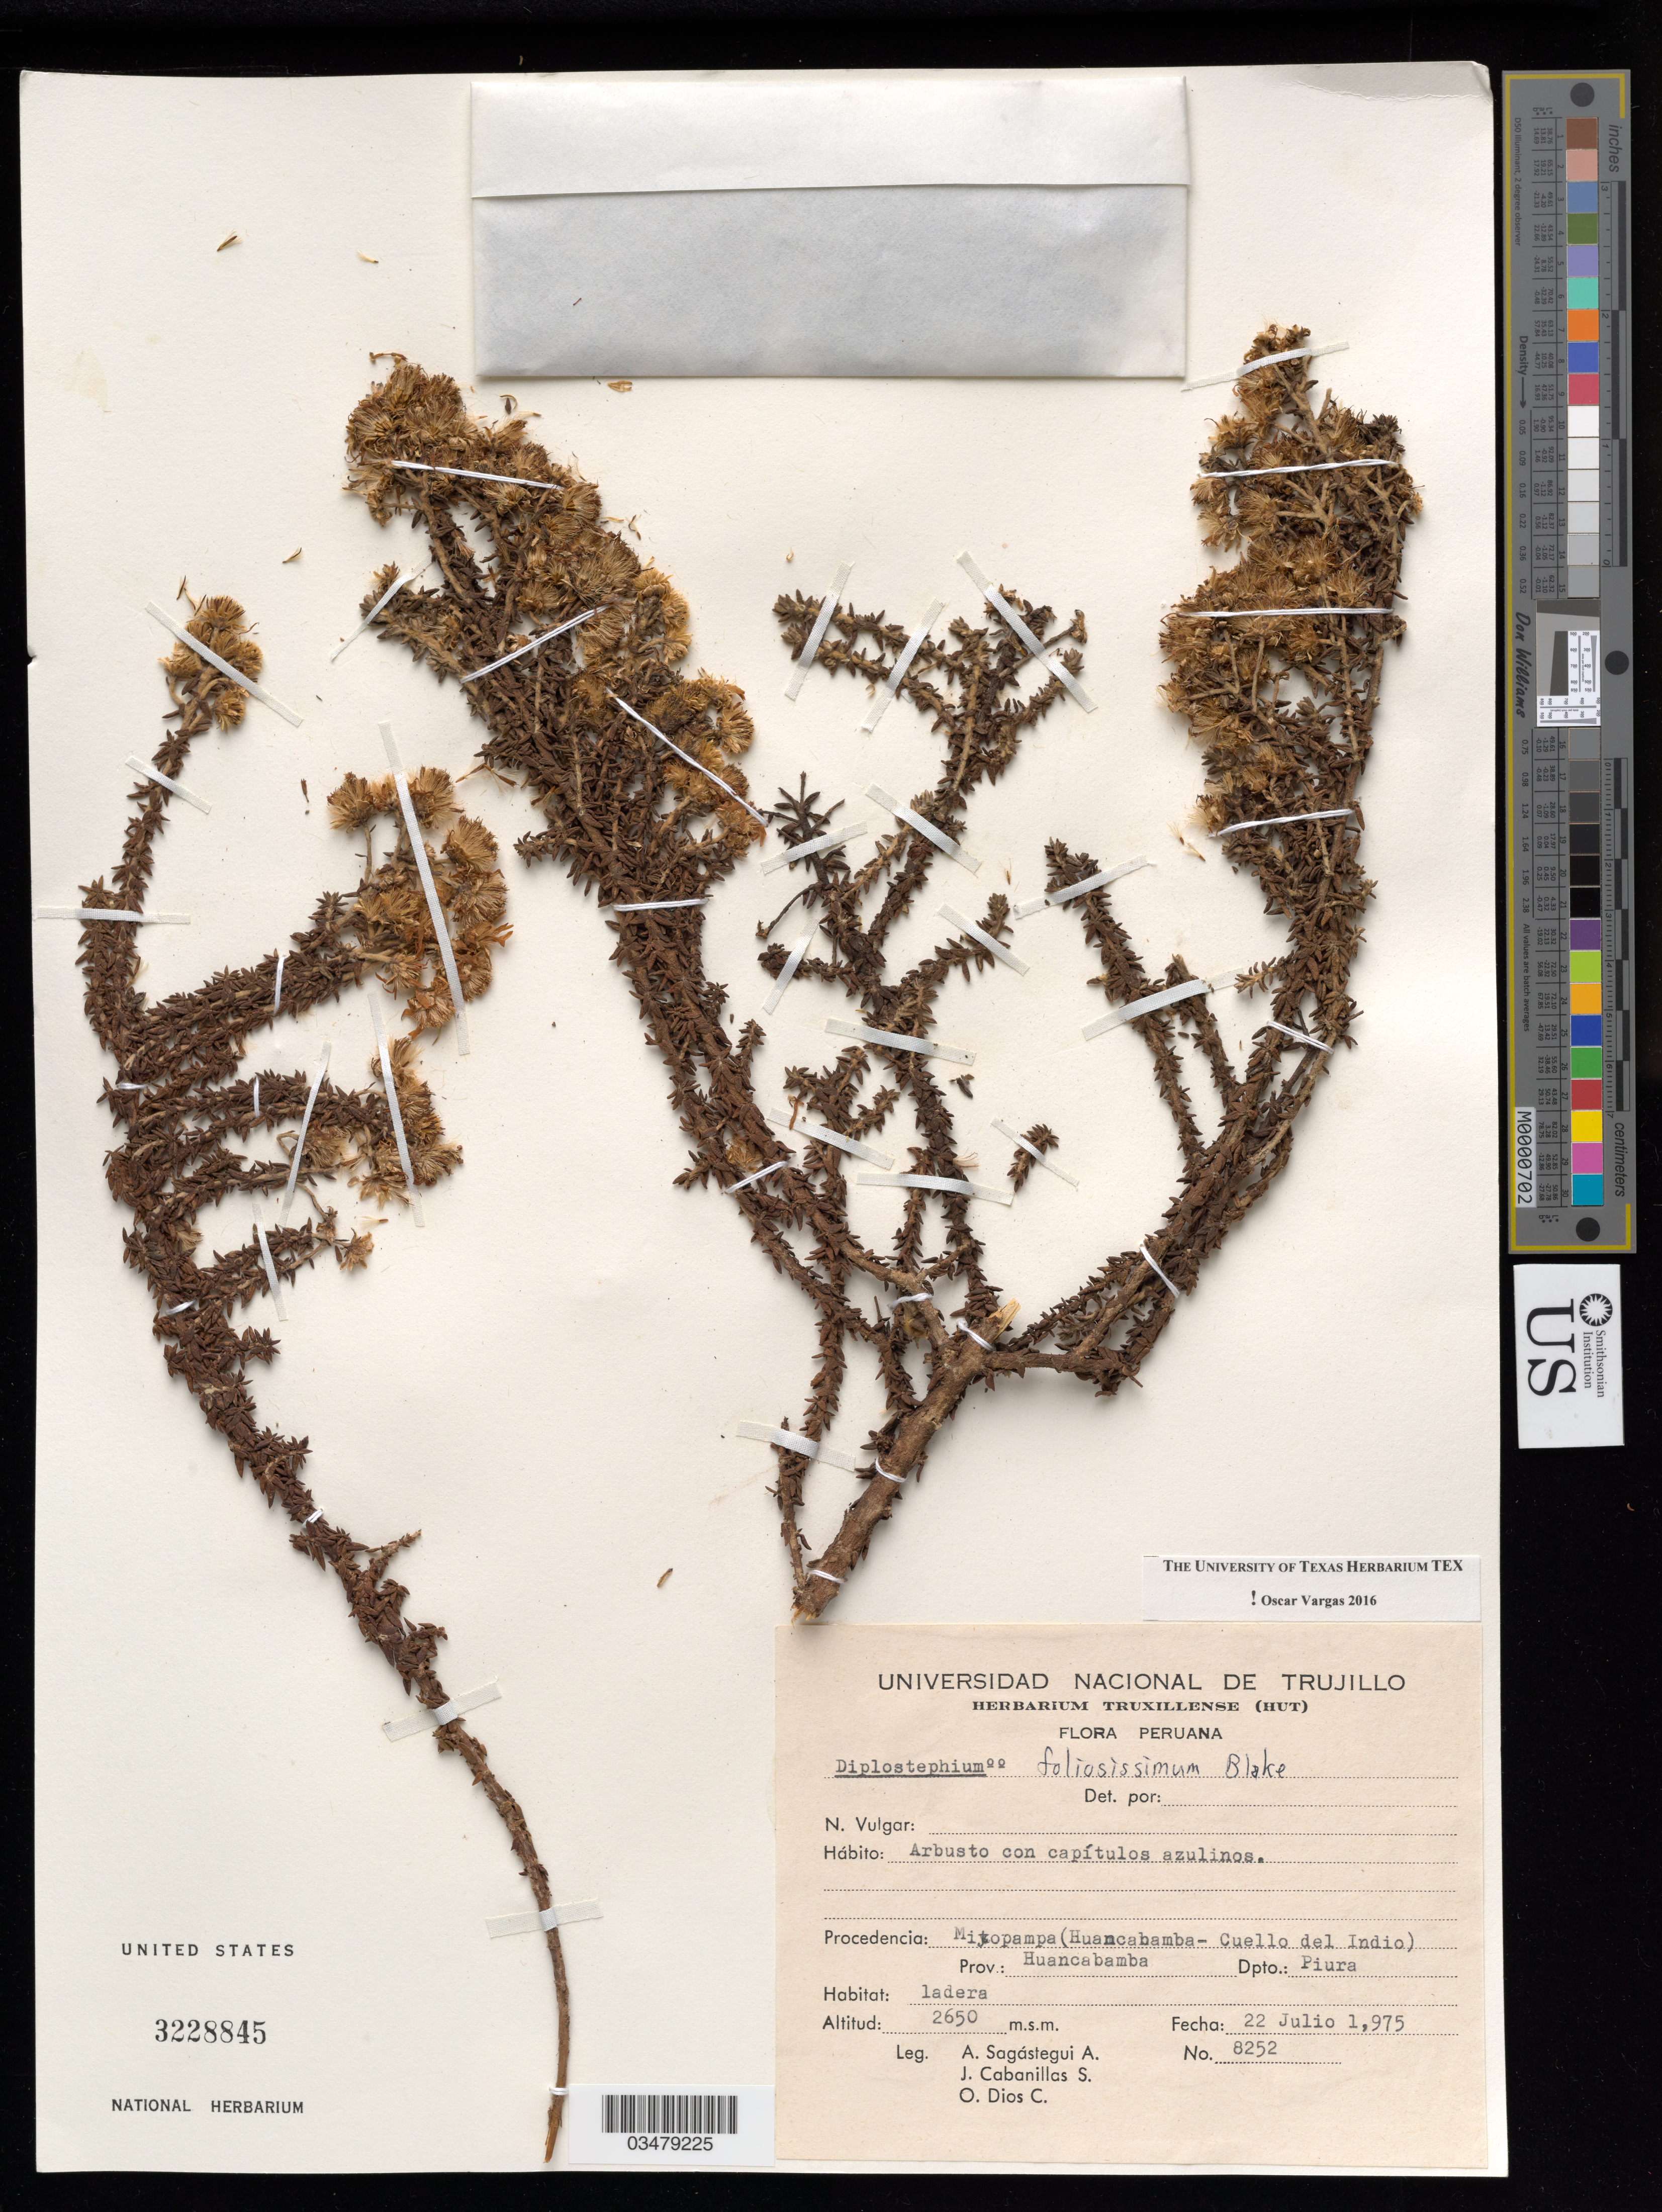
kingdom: Plantae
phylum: Tracheophyta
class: Magnoliopsida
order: Asterales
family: Asteraceae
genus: Diplostephium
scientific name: Diplostephium foliosissimum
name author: S.F. Blake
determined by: Vargas, Oscar M.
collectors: A. Sagástegui A., J. Cabanillas S. & O. Dios C.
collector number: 8252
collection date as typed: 22 Jul 1975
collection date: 1975-07-22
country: Peru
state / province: Piura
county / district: Huancabamba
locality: Mitopampa (Huancabamba - Cuello del Indio).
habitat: Ladera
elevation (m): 2650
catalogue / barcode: US 3228845